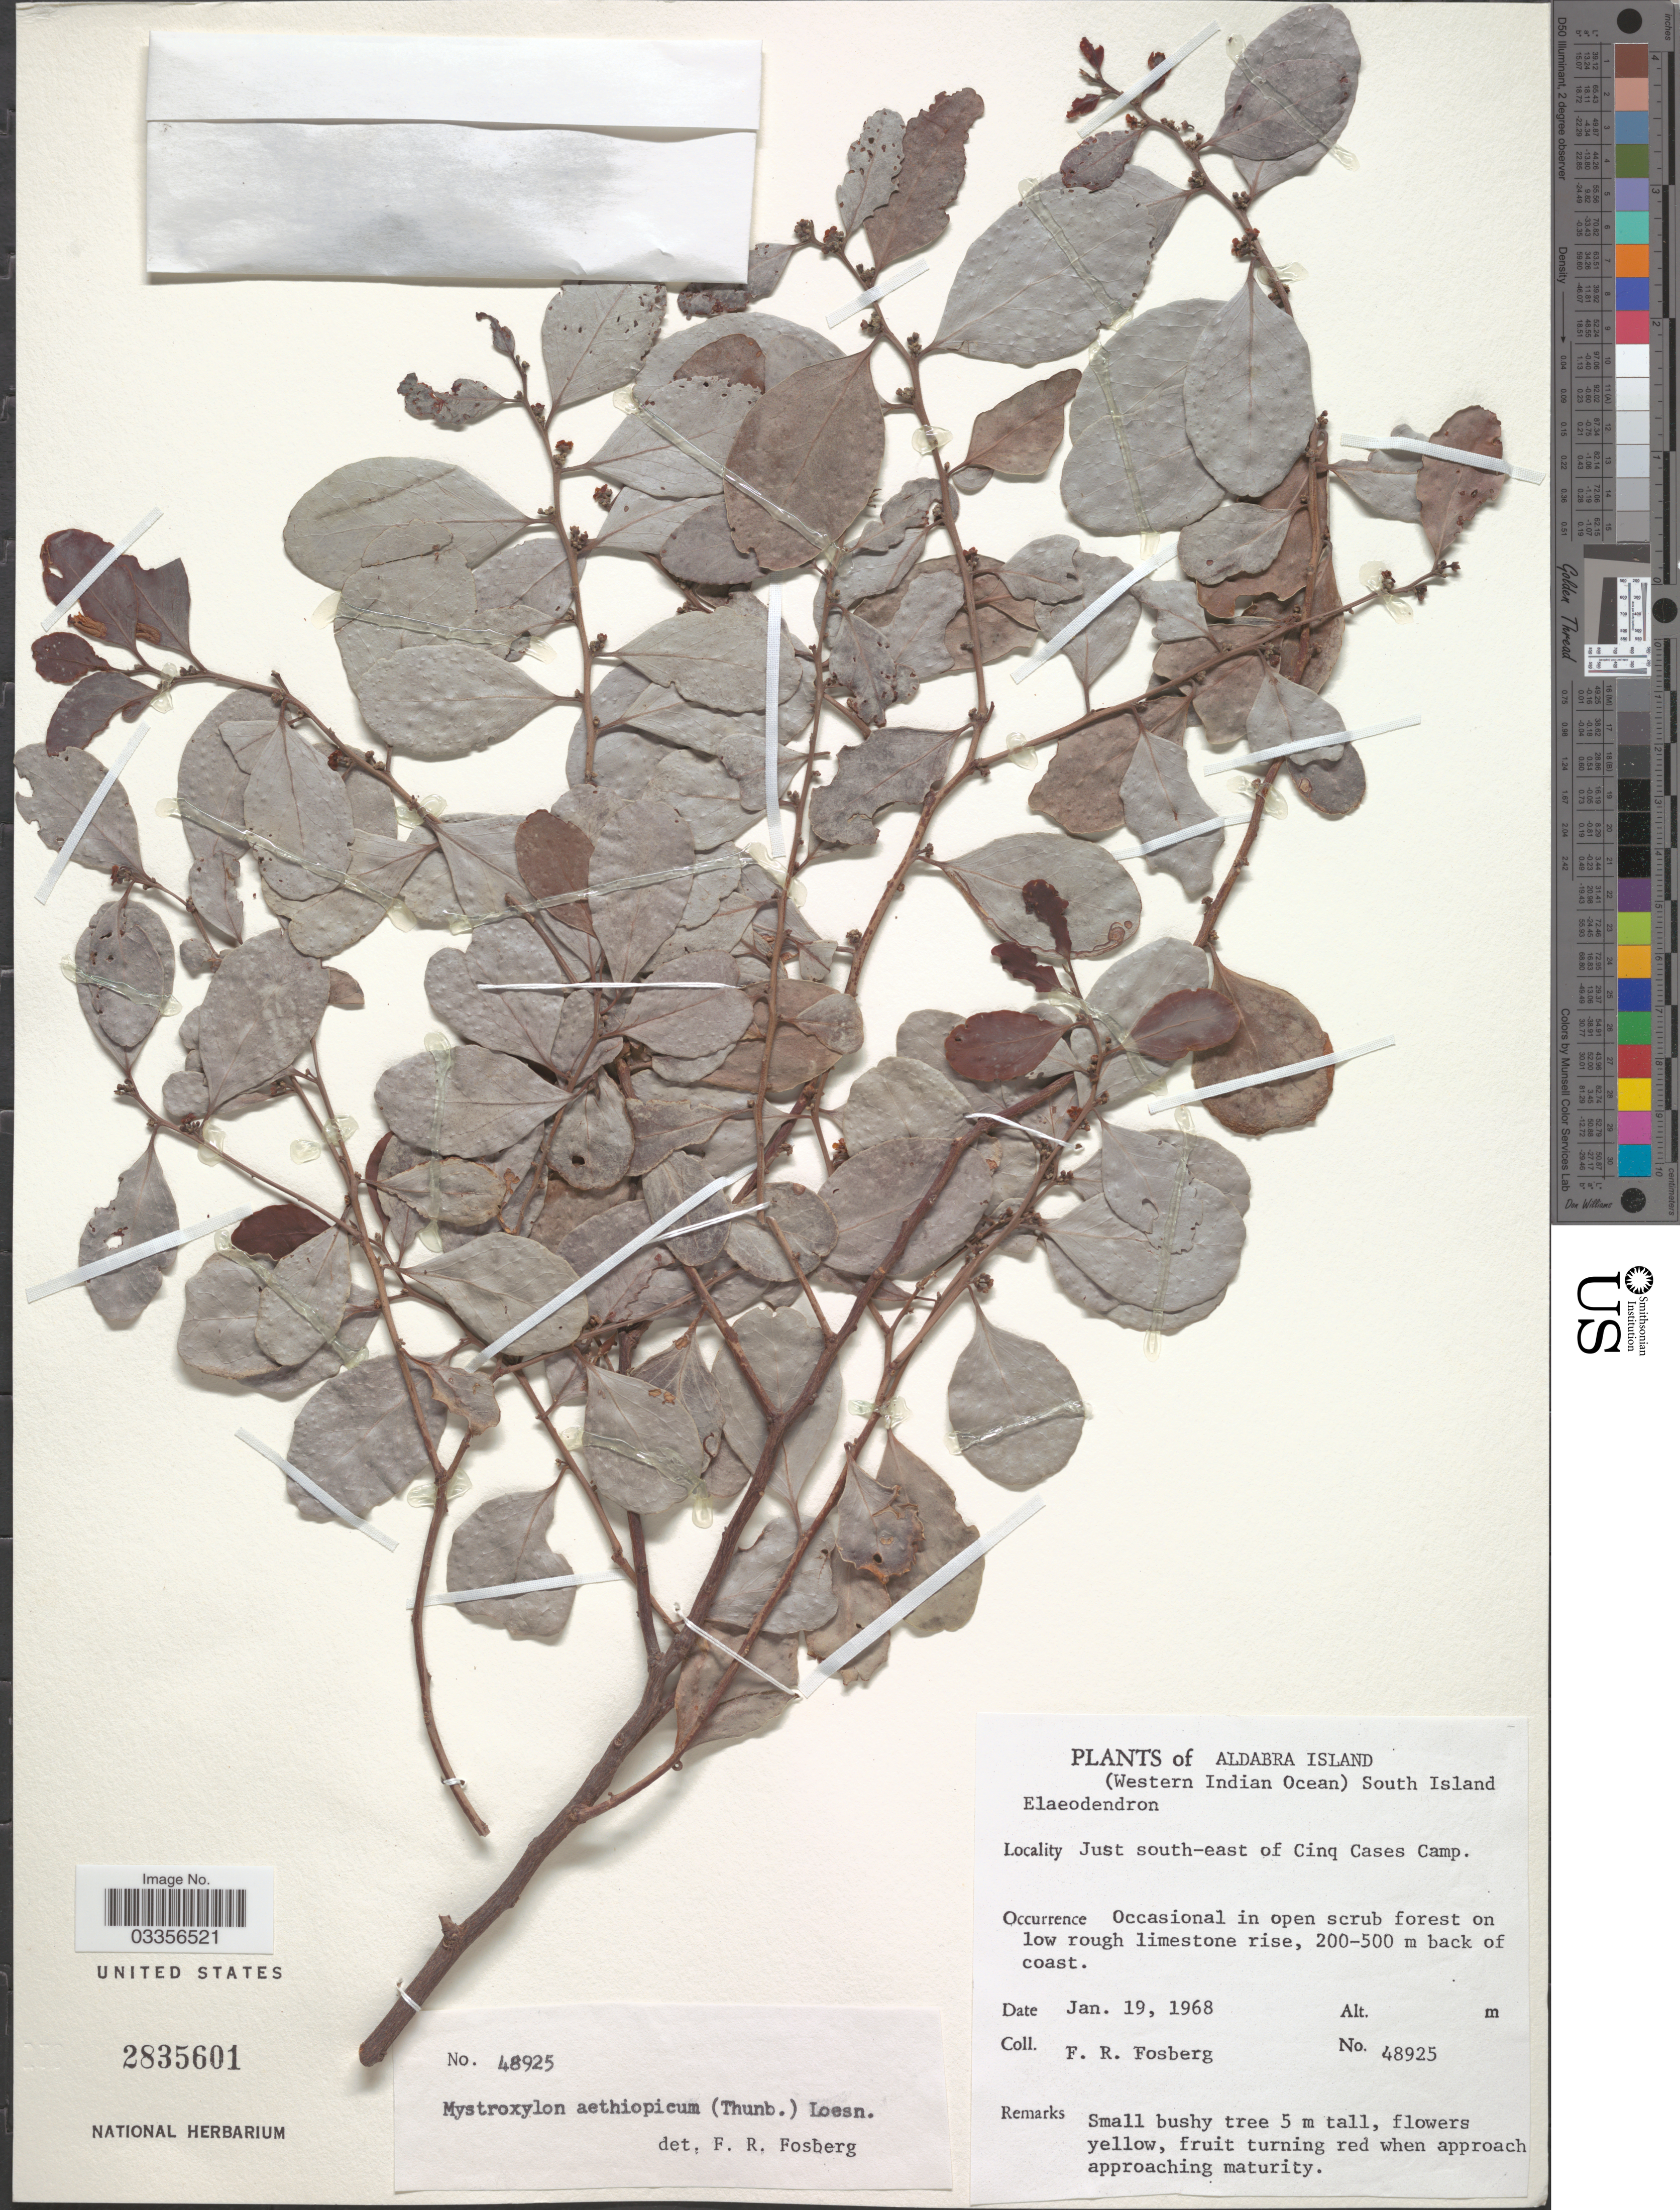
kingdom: Plantae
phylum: Tracheophyta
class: Magnoliopsida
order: Celastrales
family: Celastraceae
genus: Mystroxylon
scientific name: Mystroxylon aethiopicum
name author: (Thunb.) Loes.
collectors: F. R. Fosberg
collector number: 48925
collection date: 1968-01-19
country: Seychelles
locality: Aldabra Island (Western Indian Ocean), South Island, Just south-east of Cinq Cases Camp.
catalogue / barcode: US 2835601